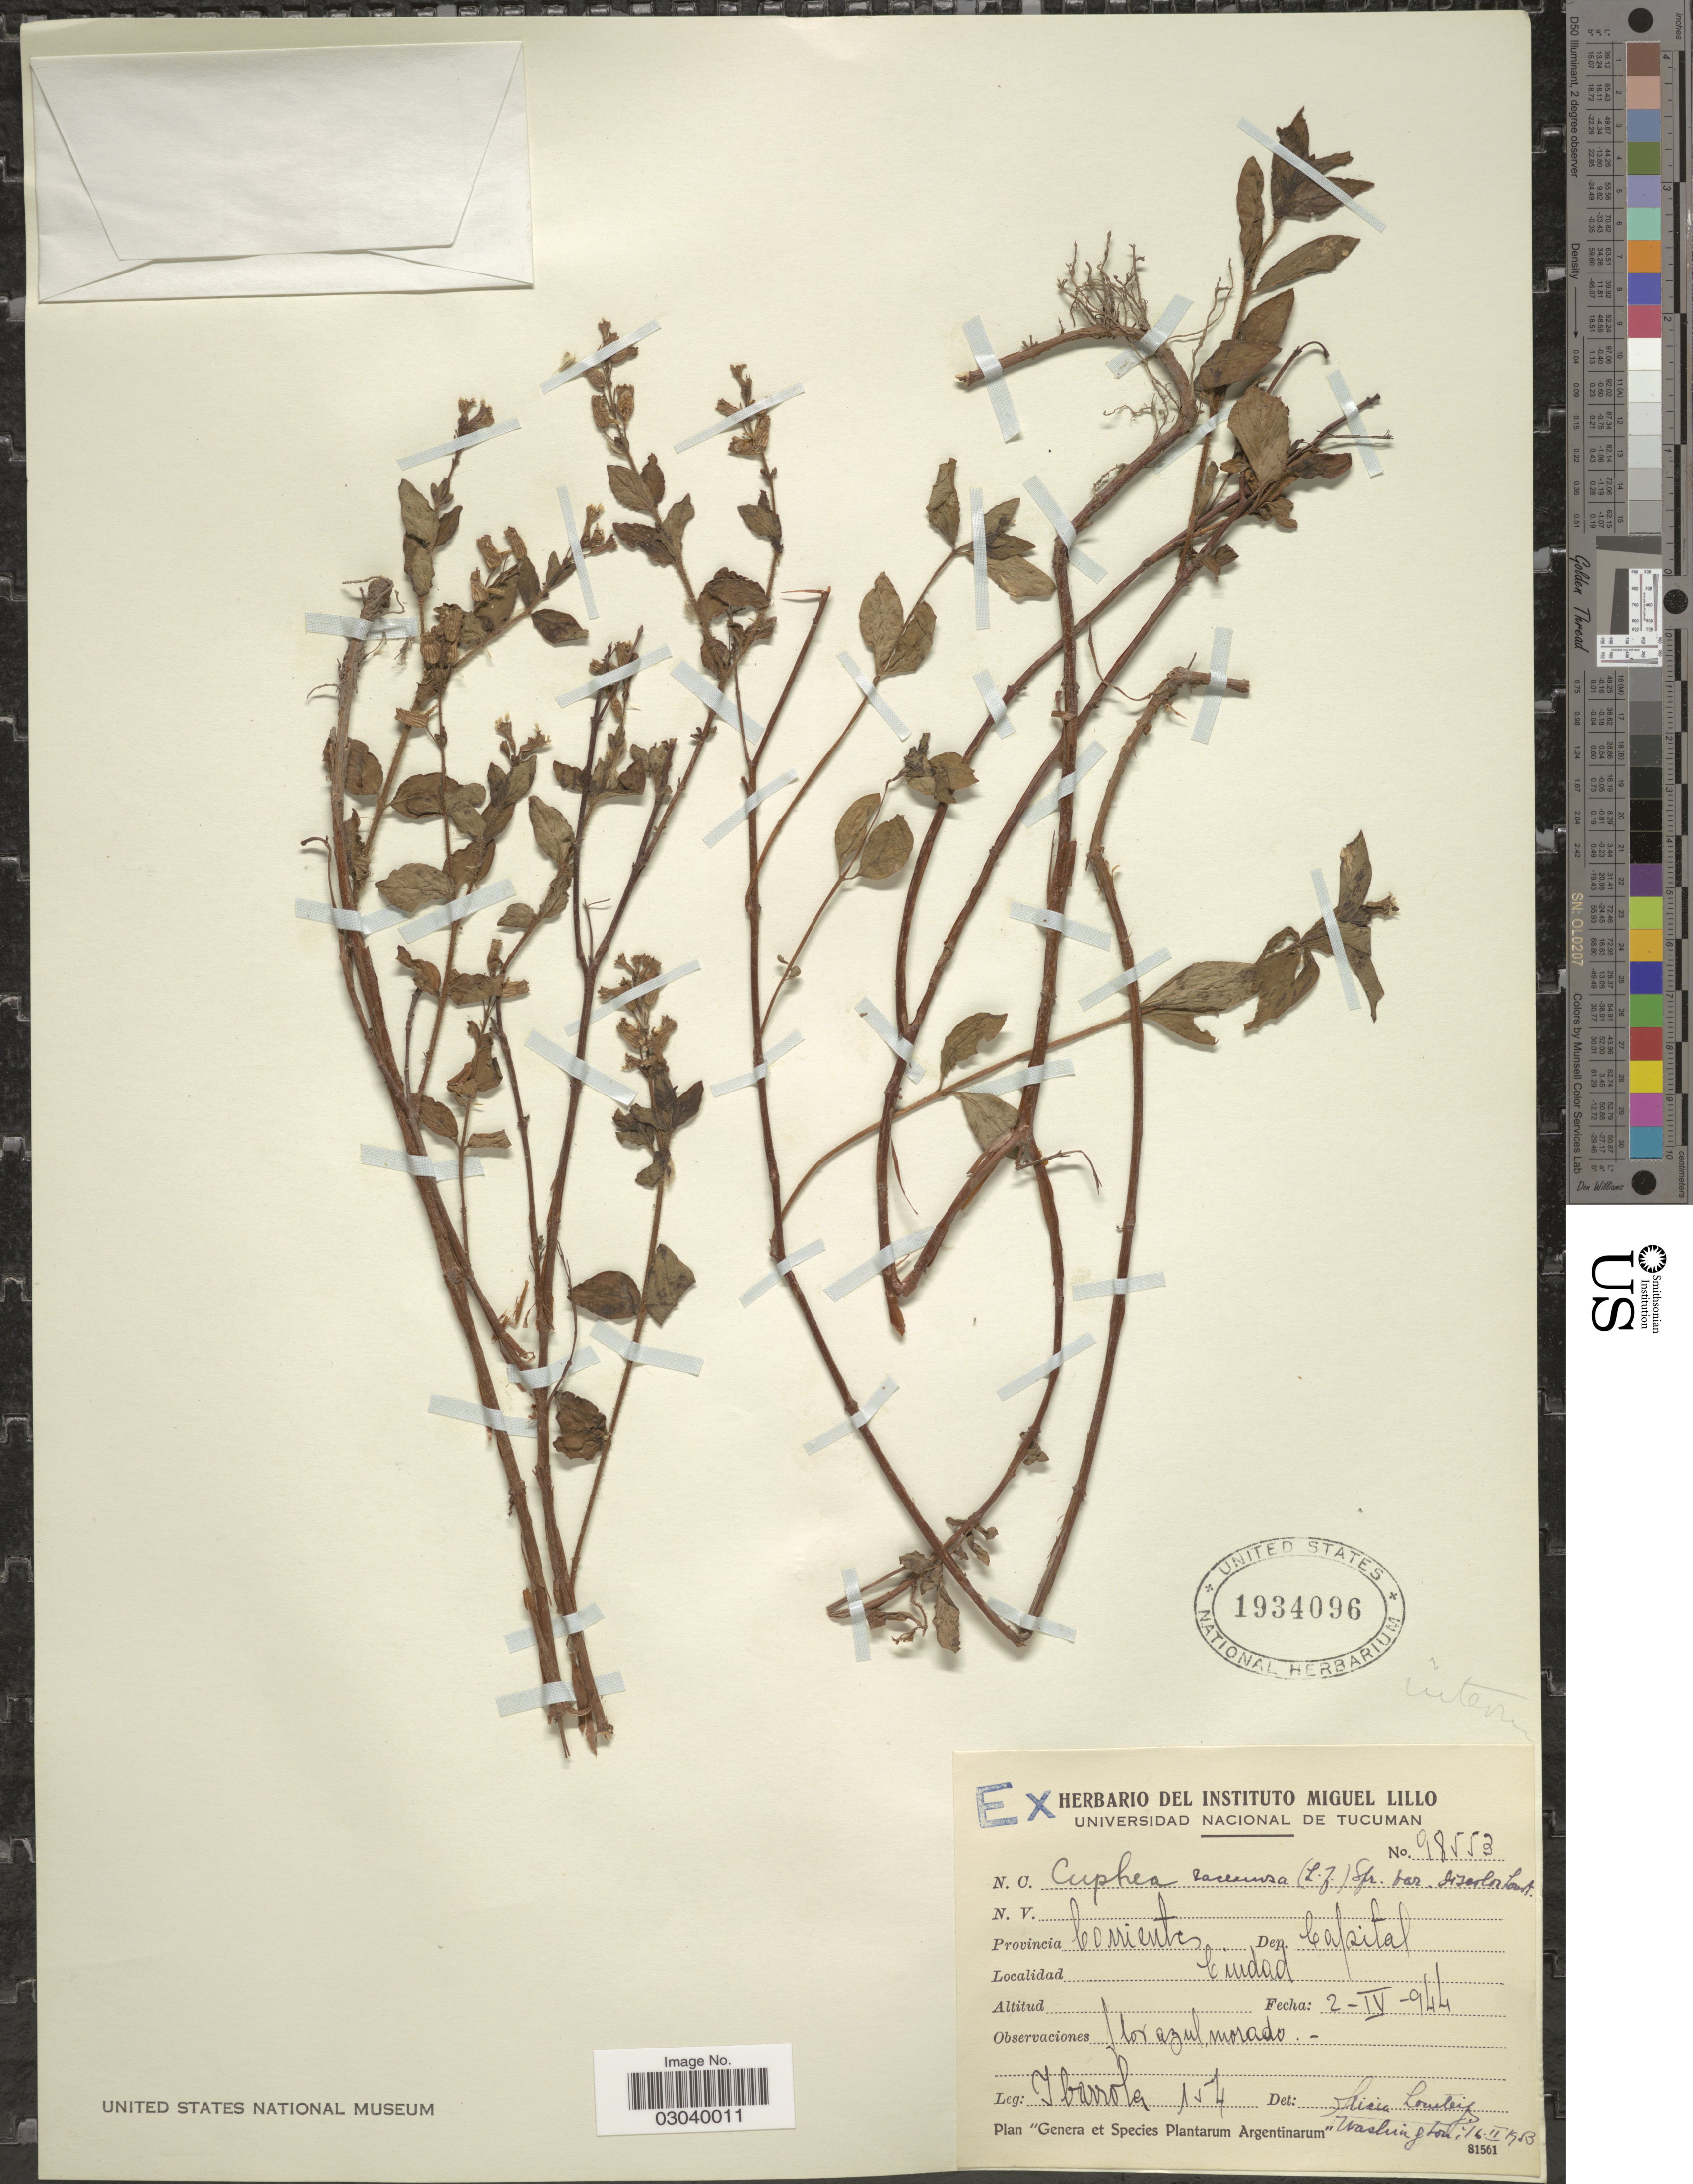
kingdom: Plantae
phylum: Tracheophyta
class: Magnoliopsida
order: Myrtales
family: Lythraceae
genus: Cuphea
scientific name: Cuphea racemosa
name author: (L. f.) Spreng.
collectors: Ibarrola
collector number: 154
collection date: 1944-04-02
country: Argentina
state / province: Corrientes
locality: Dep. Capital, Ciudad.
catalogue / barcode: US 1934096